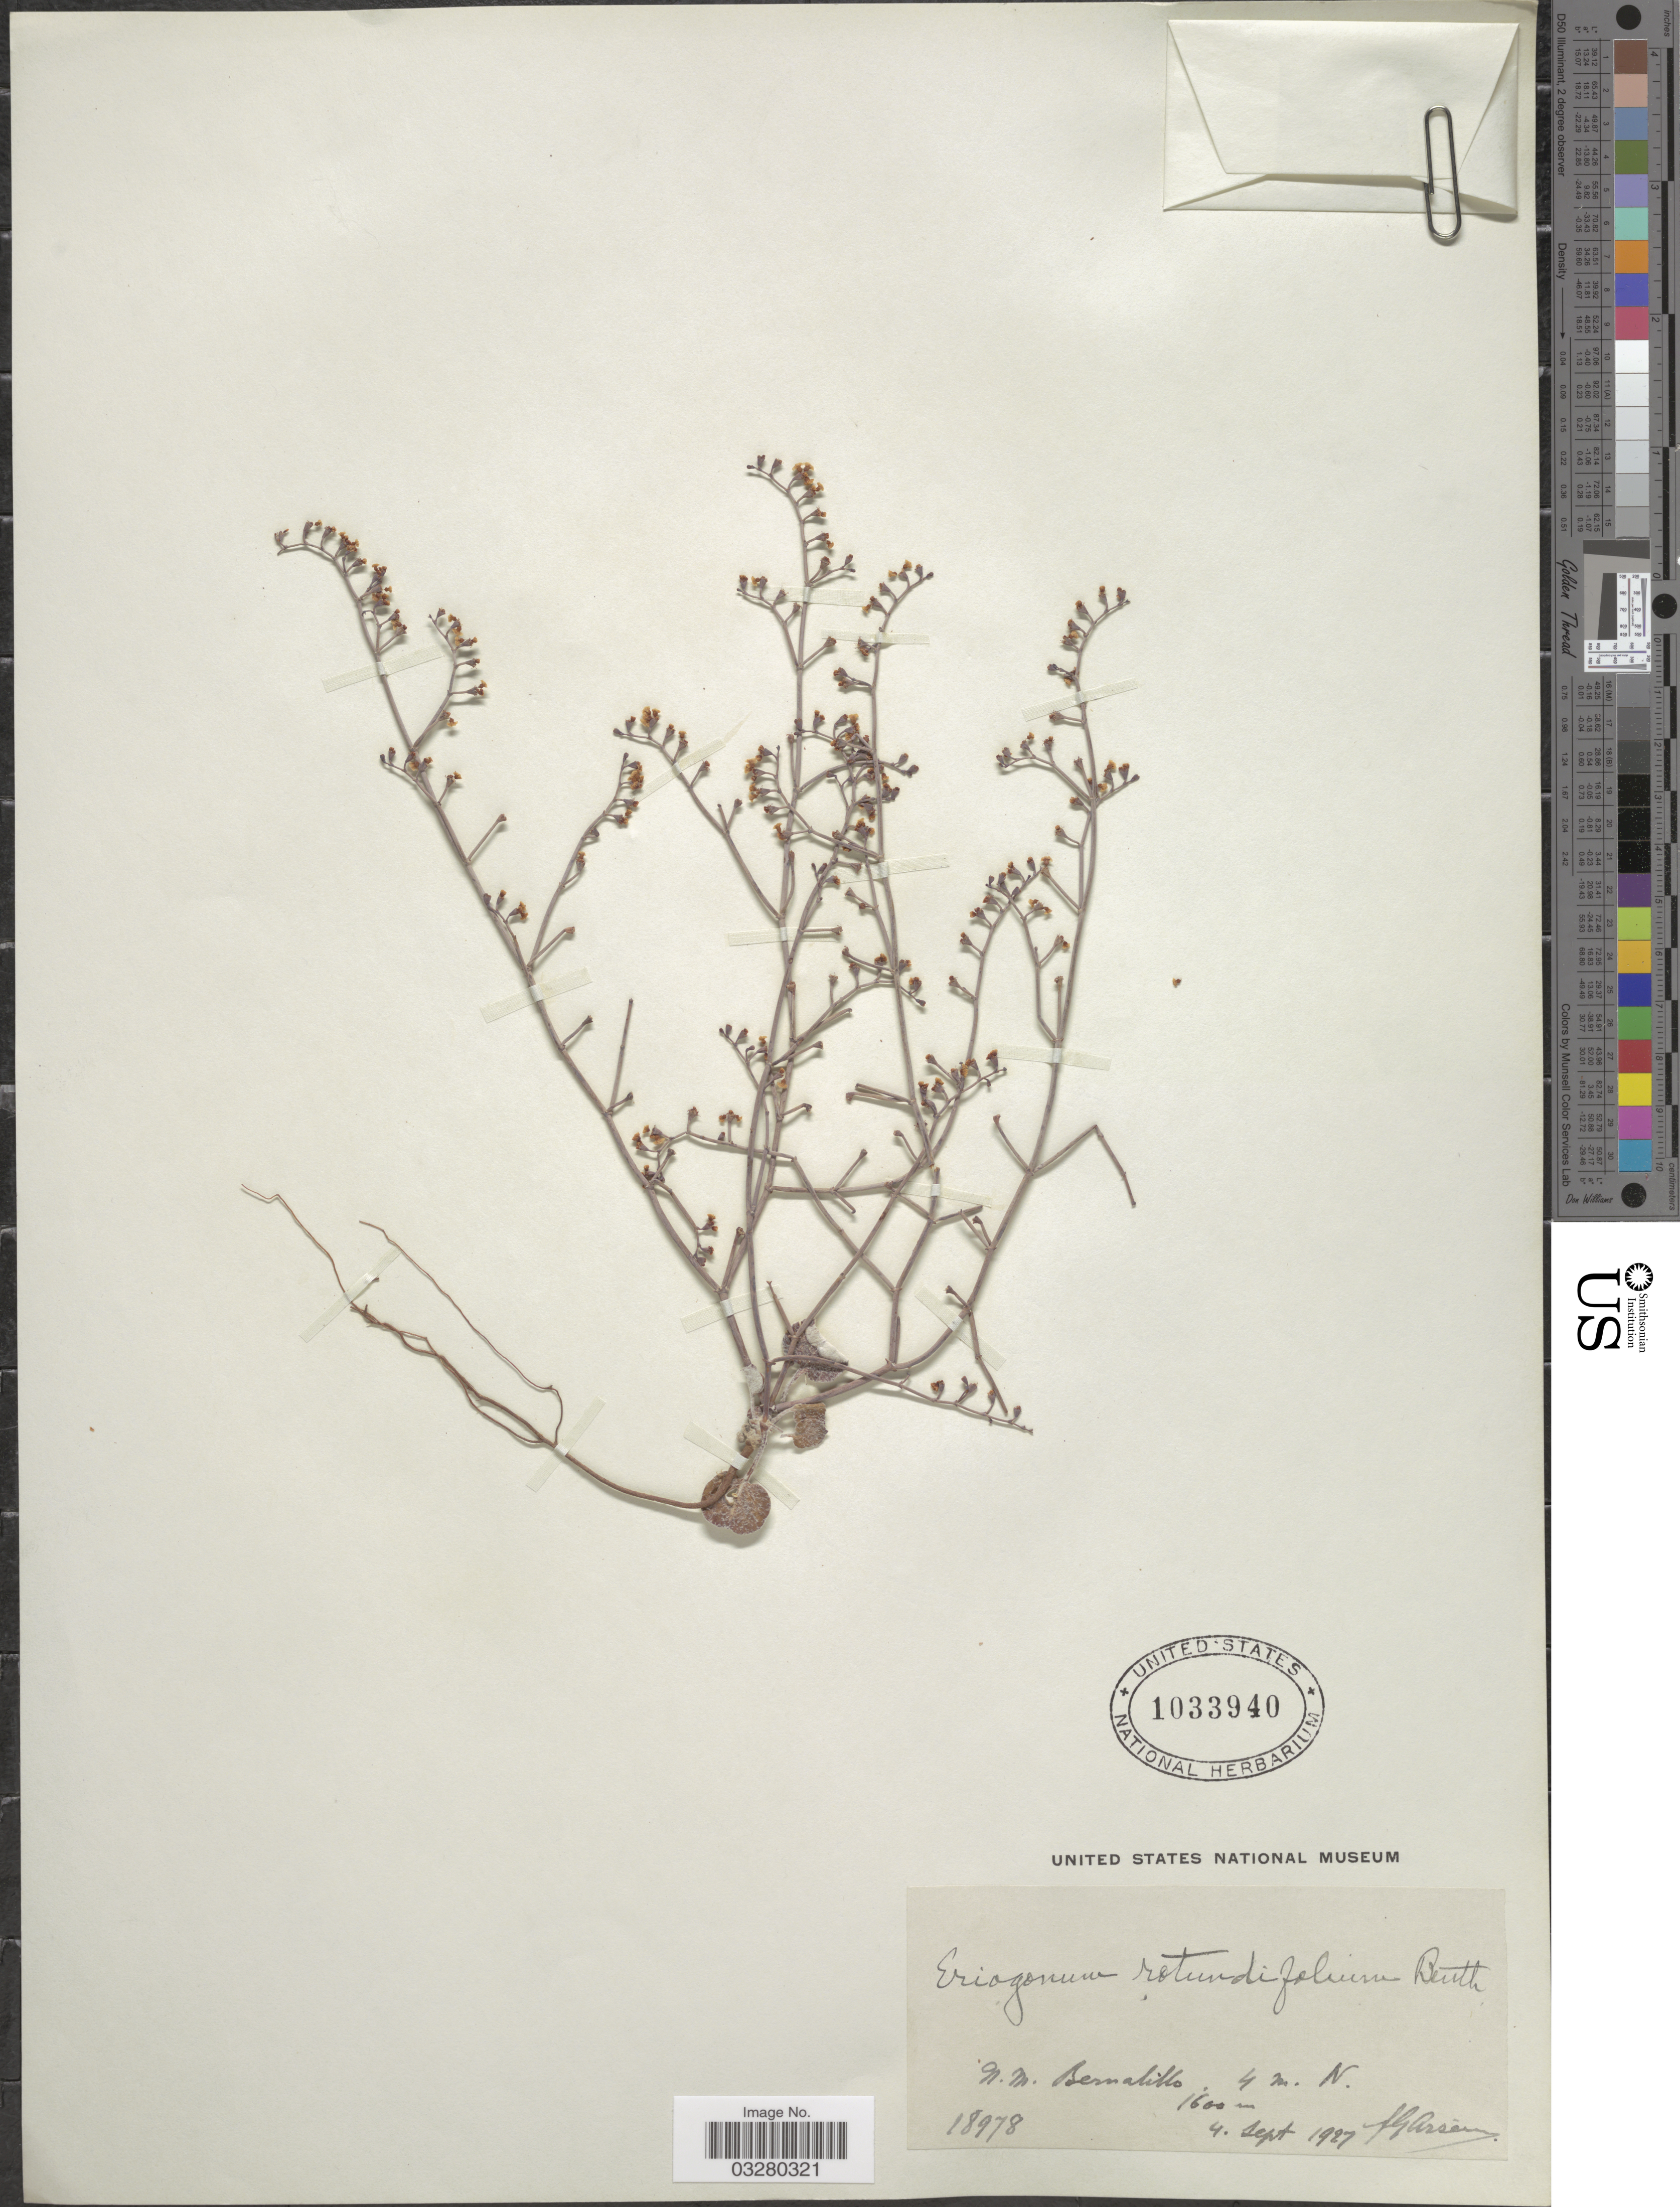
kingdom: Plantae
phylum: Tracheophyta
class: Magnoliopsida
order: Caryophyllales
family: Polygonaceae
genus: Eriogonum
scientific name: Eriogonum rotundifolium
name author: Benth. in DC.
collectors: F. Arsène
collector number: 18978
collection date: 1927-09-04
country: United States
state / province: New Mexico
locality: Bernalillo, 4 m. N.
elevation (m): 1600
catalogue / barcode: US 1033940